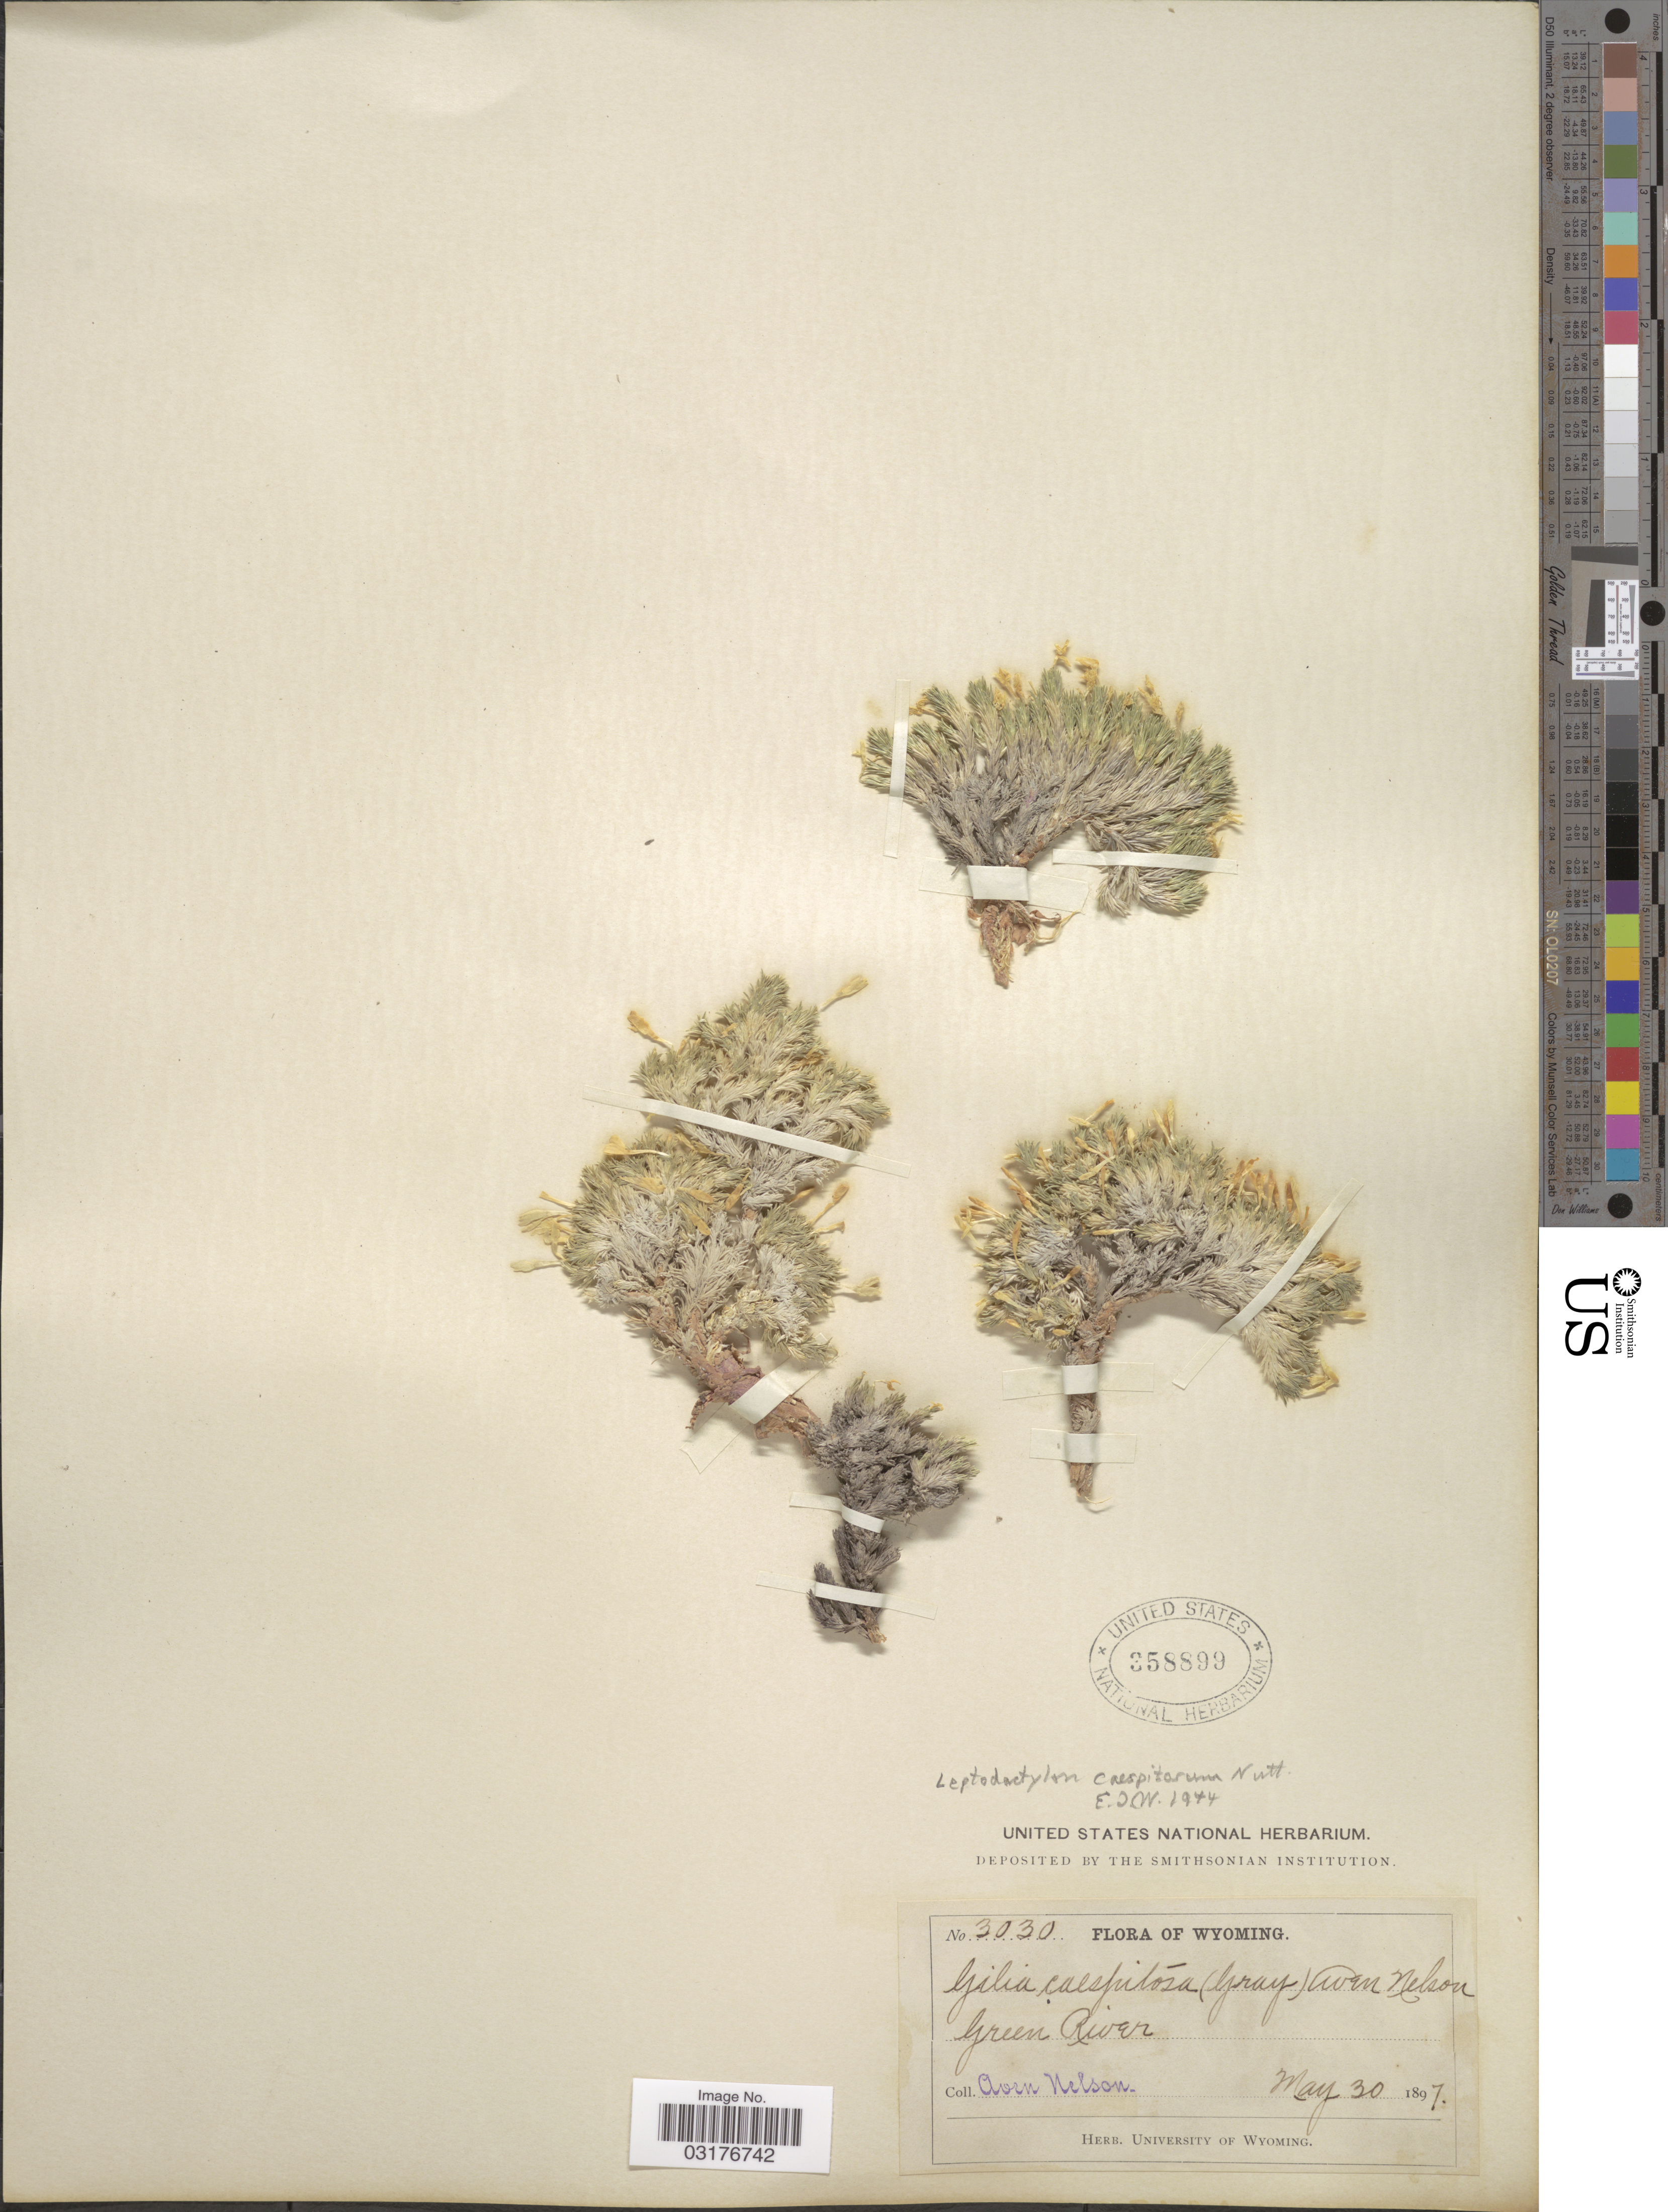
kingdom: Plantae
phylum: Tracheophyta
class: Magnoliopsida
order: Ericales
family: Polemoniaceae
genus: Linanthus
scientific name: Linanthus caespitosus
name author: (Nutt.) J.M. Porter & L.A. Johnson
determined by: Strong, Mark T., (BOT), Smithsonian Institution - National Museum of Natural History (UNITED STATES)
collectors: A. Nelson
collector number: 3030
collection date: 1897-05-30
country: United States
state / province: Wyoming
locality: Green River.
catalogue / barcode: US 358899